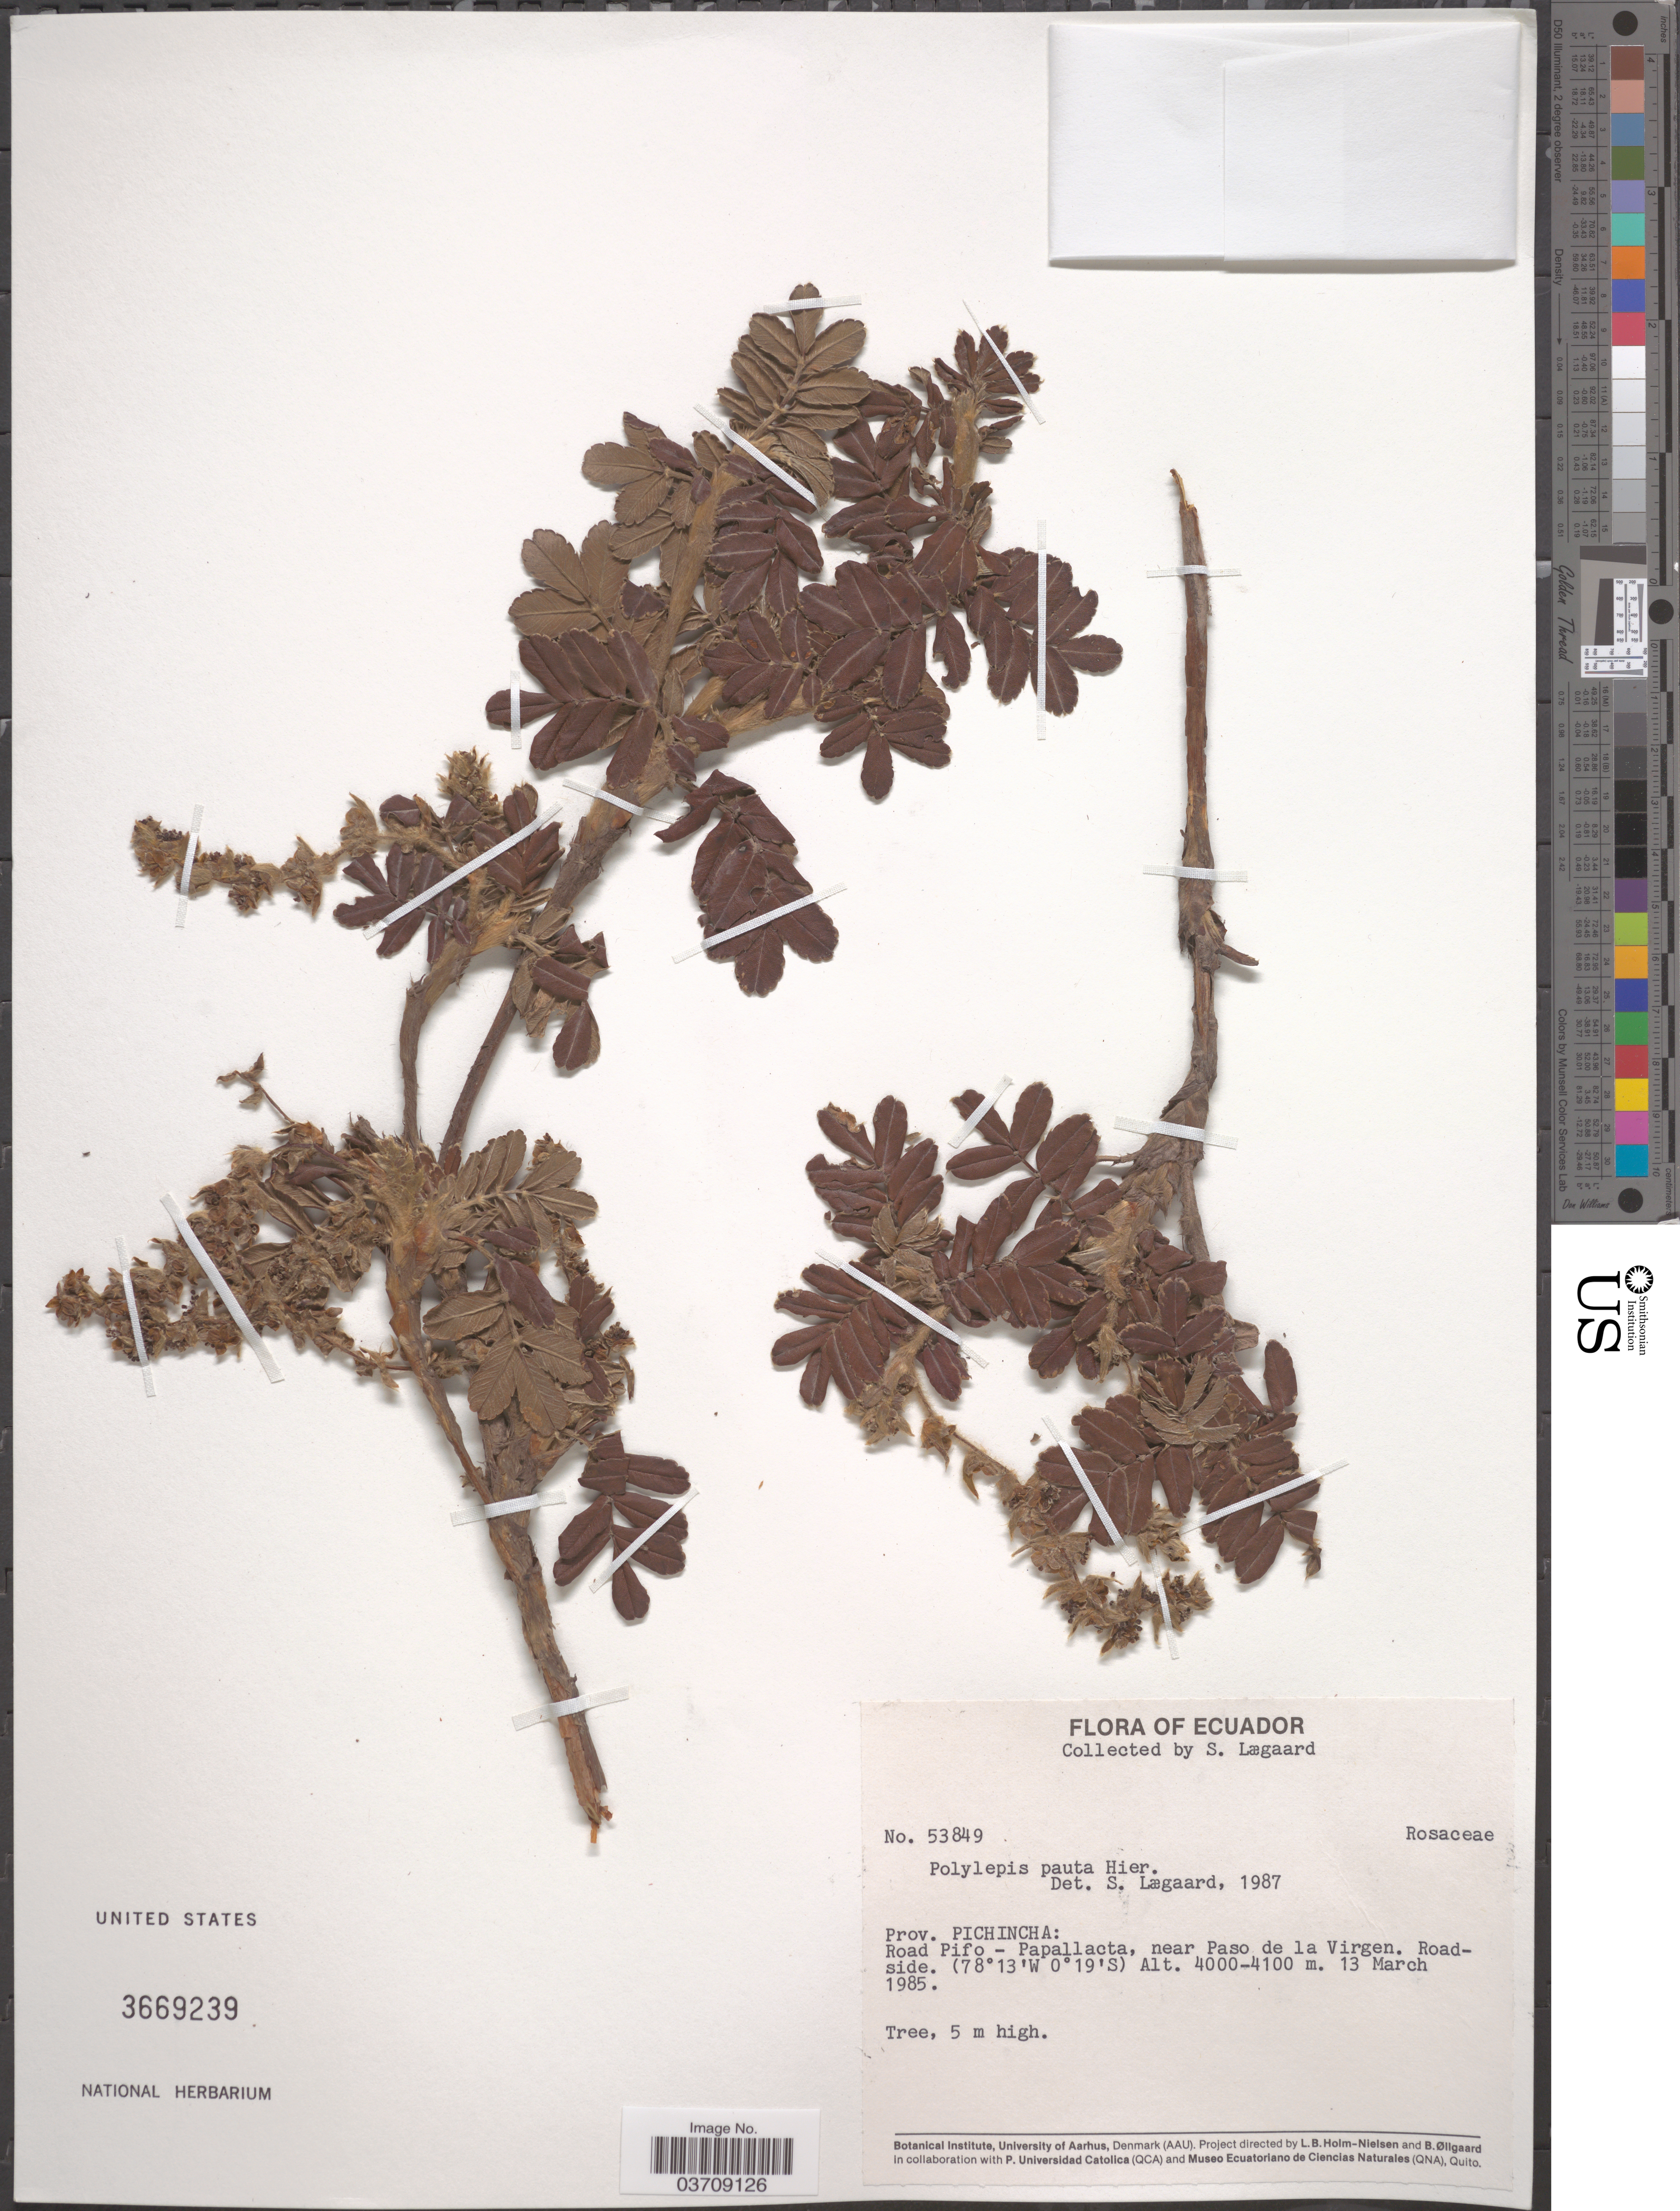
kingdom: Plantae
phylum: Tracheophyta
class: Magnoliopsida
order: Rosales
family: Rosaceae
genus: Polylepis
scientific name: Polylepis pauta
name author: Hieron.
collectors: S. Lægaard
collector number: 53849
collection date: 1985-03-13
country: Ecuador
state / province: Pichincha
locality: Road Pifo - Papallacta, near Paso de la Virgen.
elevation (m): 4000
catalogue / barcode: US 3669239